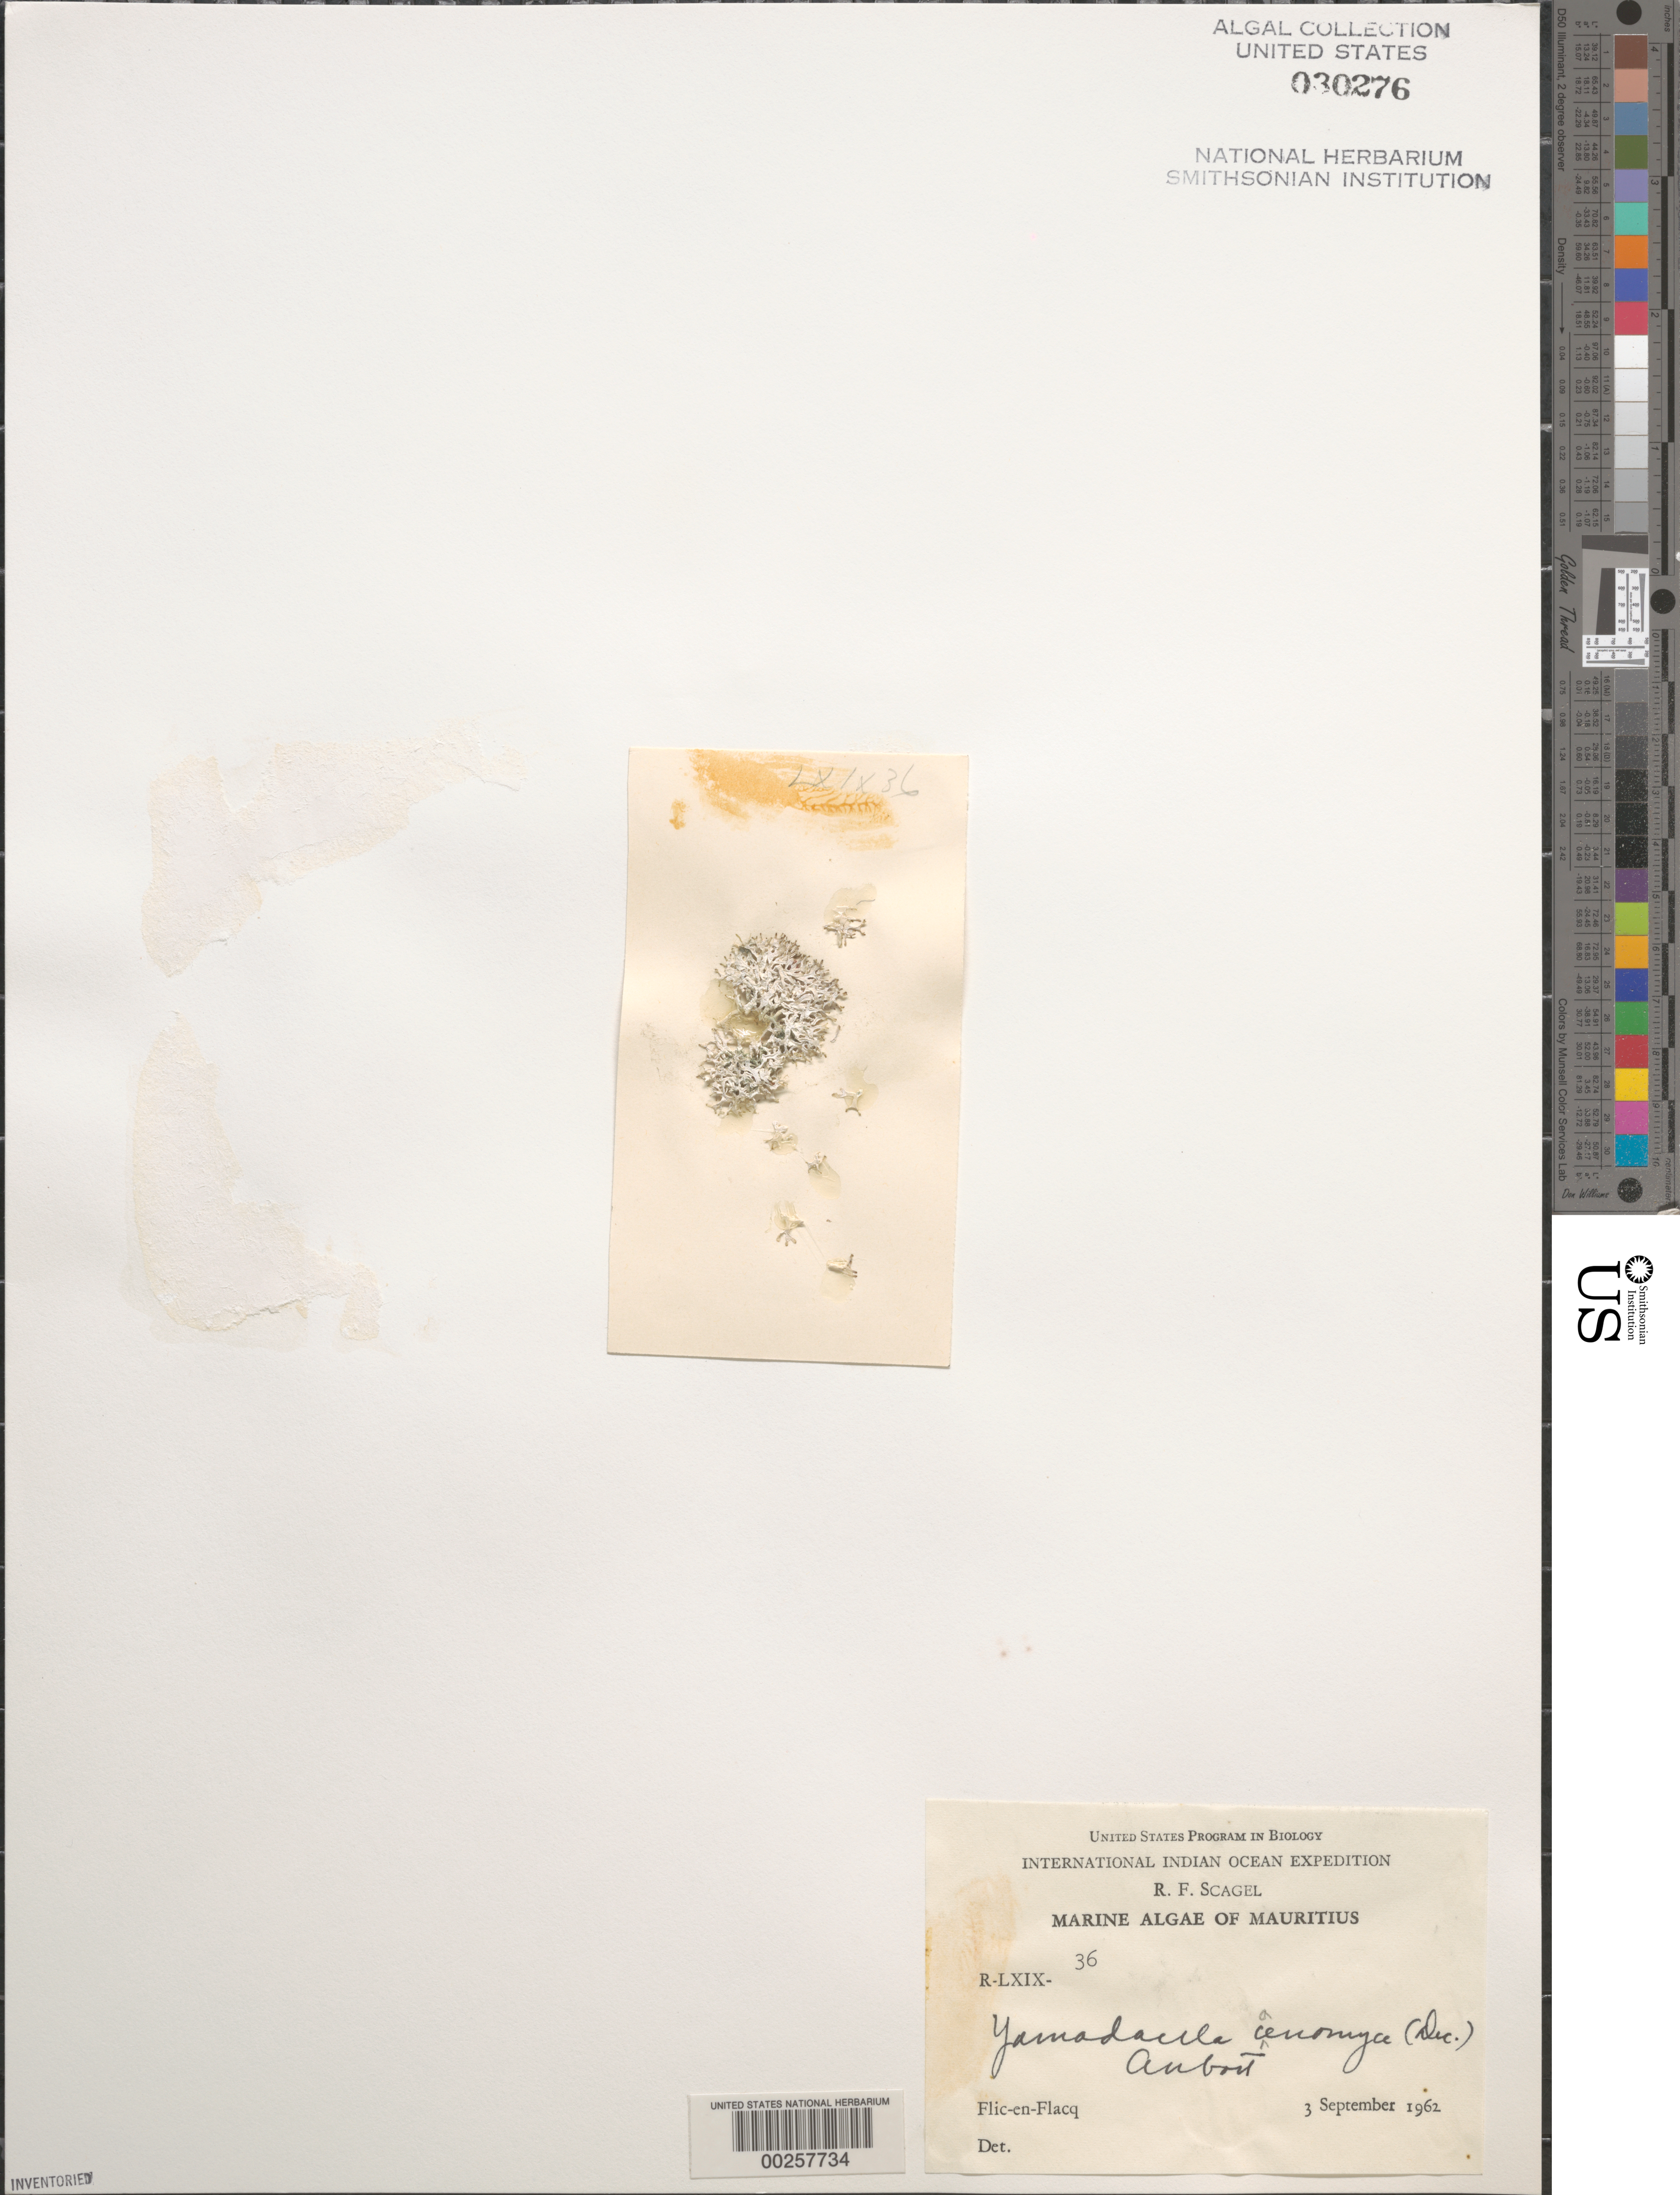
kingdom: Plantae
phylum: Rhodophyta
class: Florideophyceae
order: Nemaliales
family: Liagoraceae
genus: Yamadaella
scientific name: Yamadaella caenomyce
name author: (Decne.) I.A. Abbott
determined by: Abbott, Isabella A.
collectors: R. F. Scagel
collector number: R-LXIX-36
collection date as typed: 03 Sep 1962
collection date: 1962-09-03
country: Mauritius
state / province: Black River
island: Mauritius Island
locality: Flic-en-Flacq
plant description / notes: International Indian Ocean Expedition, 1962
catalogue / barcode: US 30276